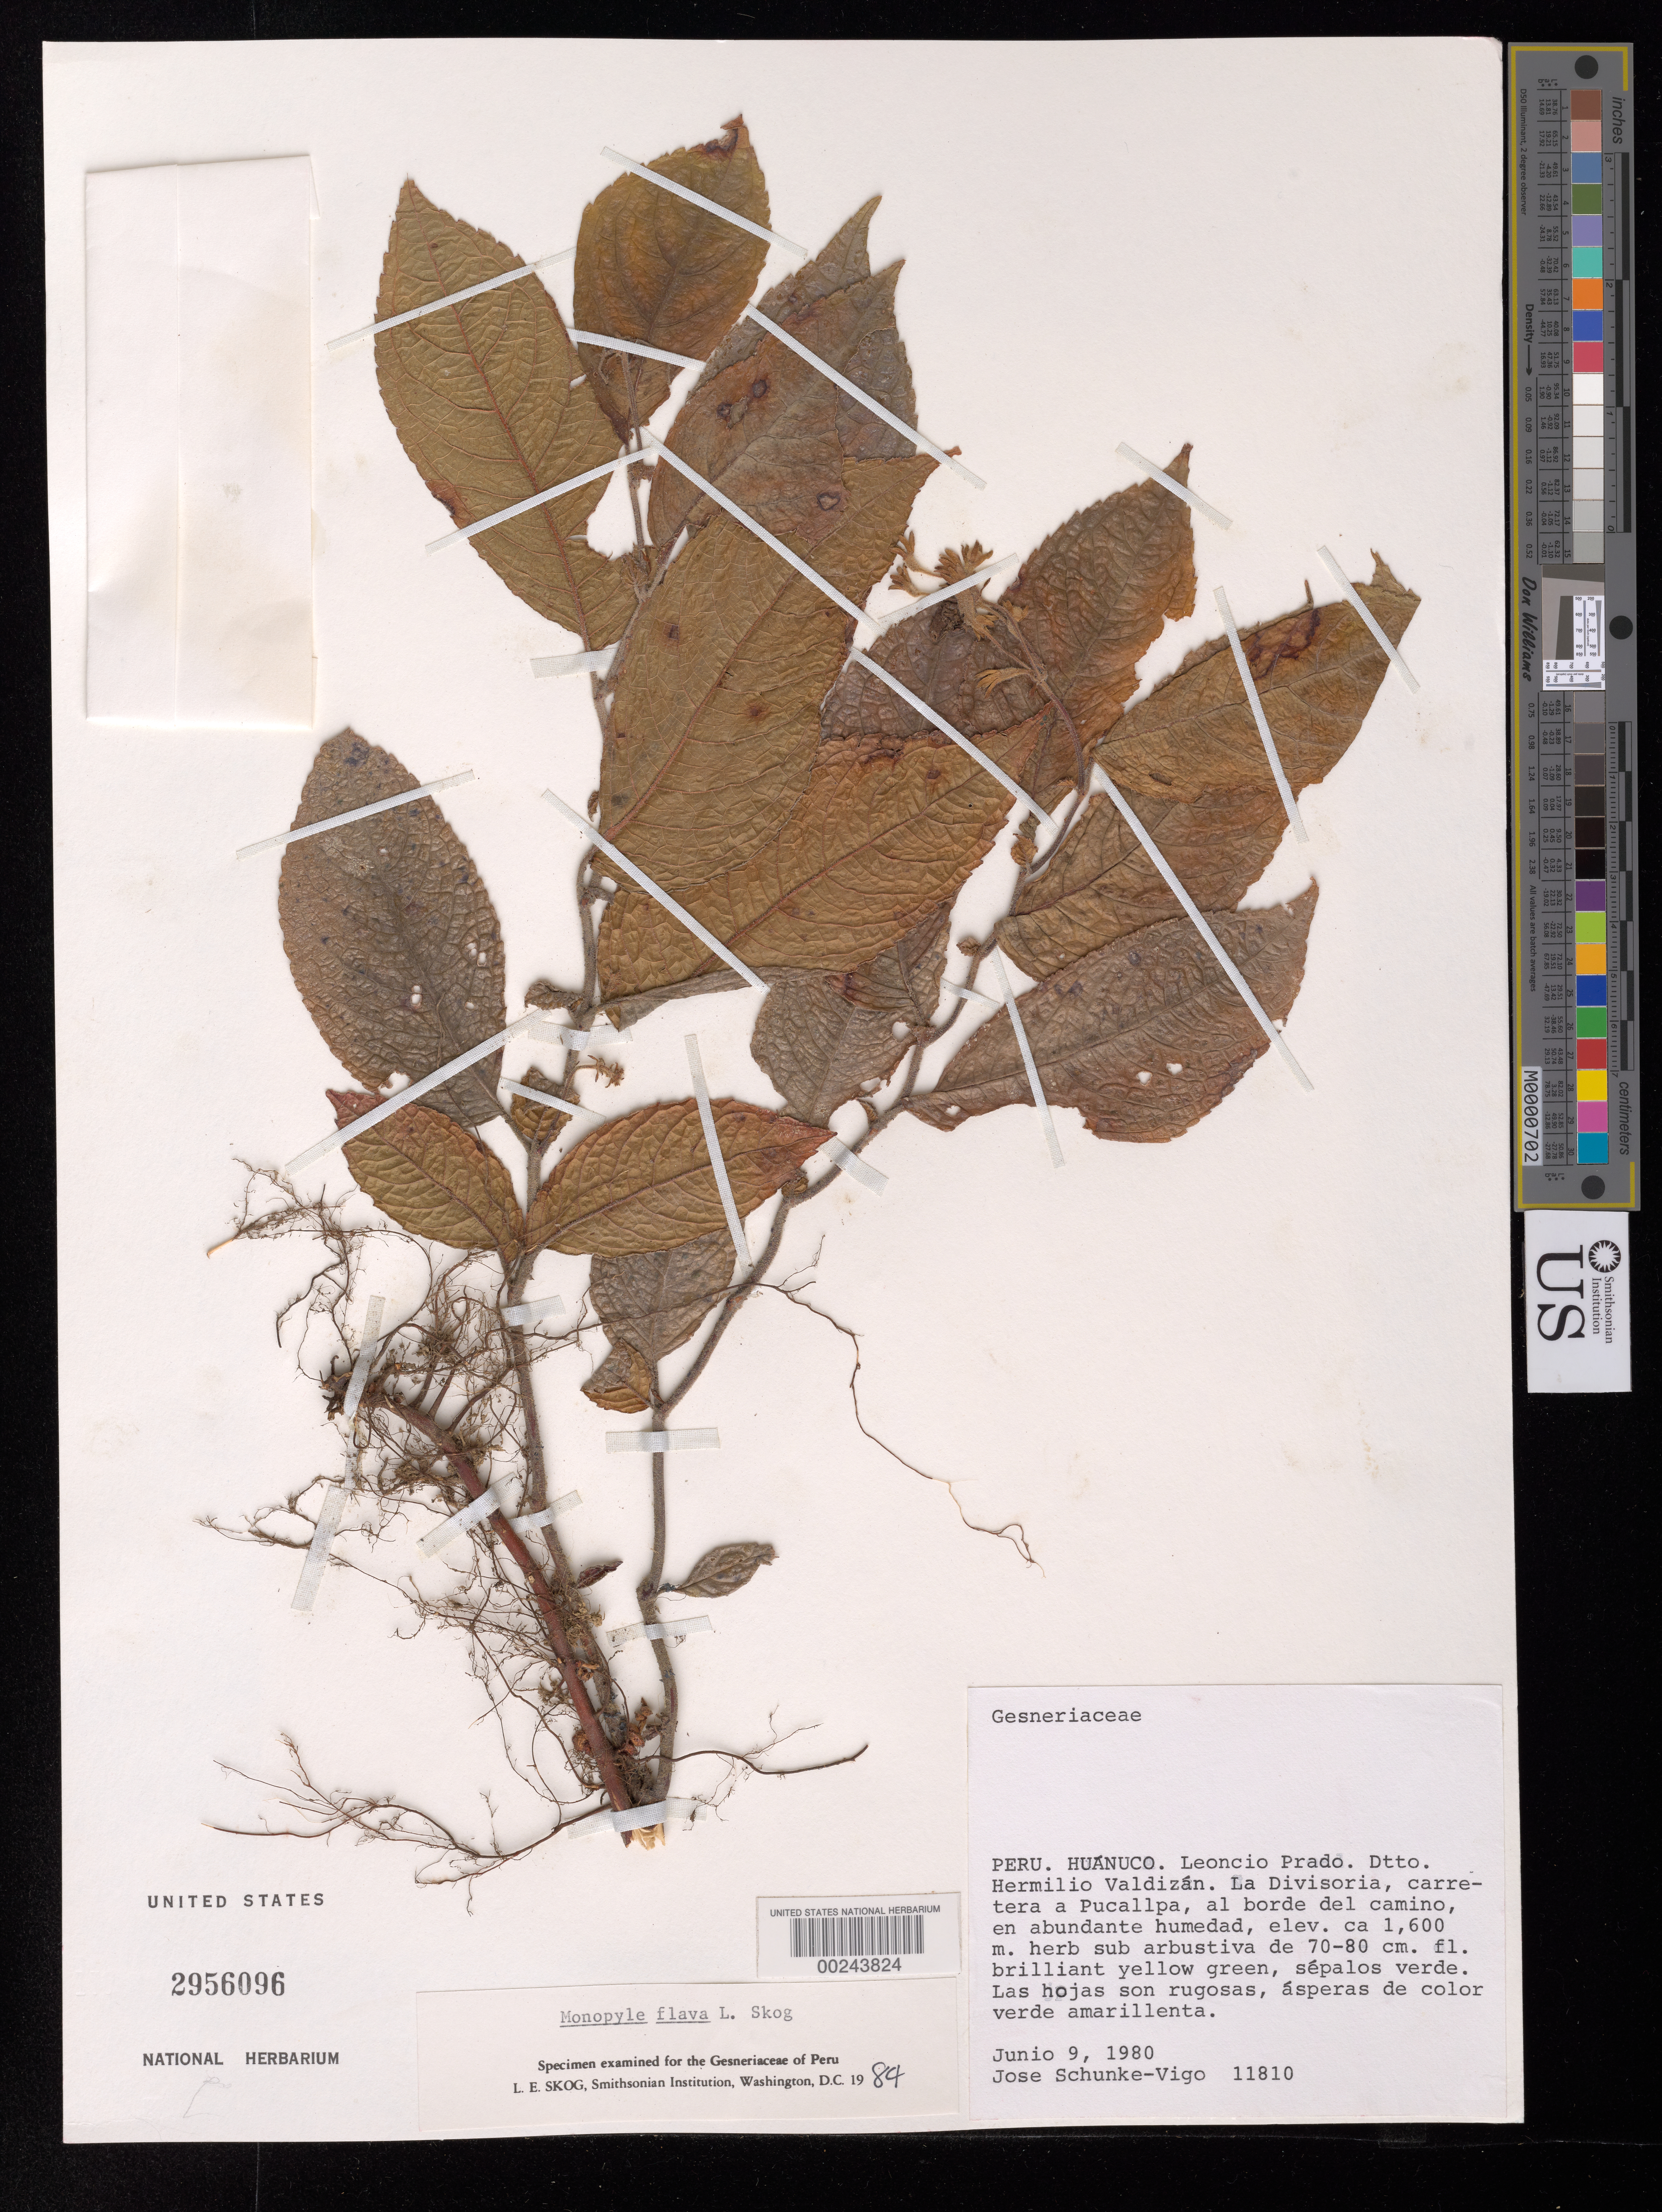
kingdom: Plantae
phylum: Tracheophyta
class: Magnoliopsida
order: Lamiales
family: Gesneriaceae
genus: Monopyle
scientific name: Monopyle flava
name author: L.E. Skog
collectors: J. Schunke Vigo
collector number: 11810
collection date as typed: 09 Jun 1980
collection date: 1980-06-09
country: Peru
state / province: Huánuco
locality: Prov. Leoncio Prado; Dtto. Hermilio Valdizan, La Divisoria, highway to Pucallpa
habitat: Roadside, high humidity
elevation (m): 1600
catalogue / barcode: US 2956096